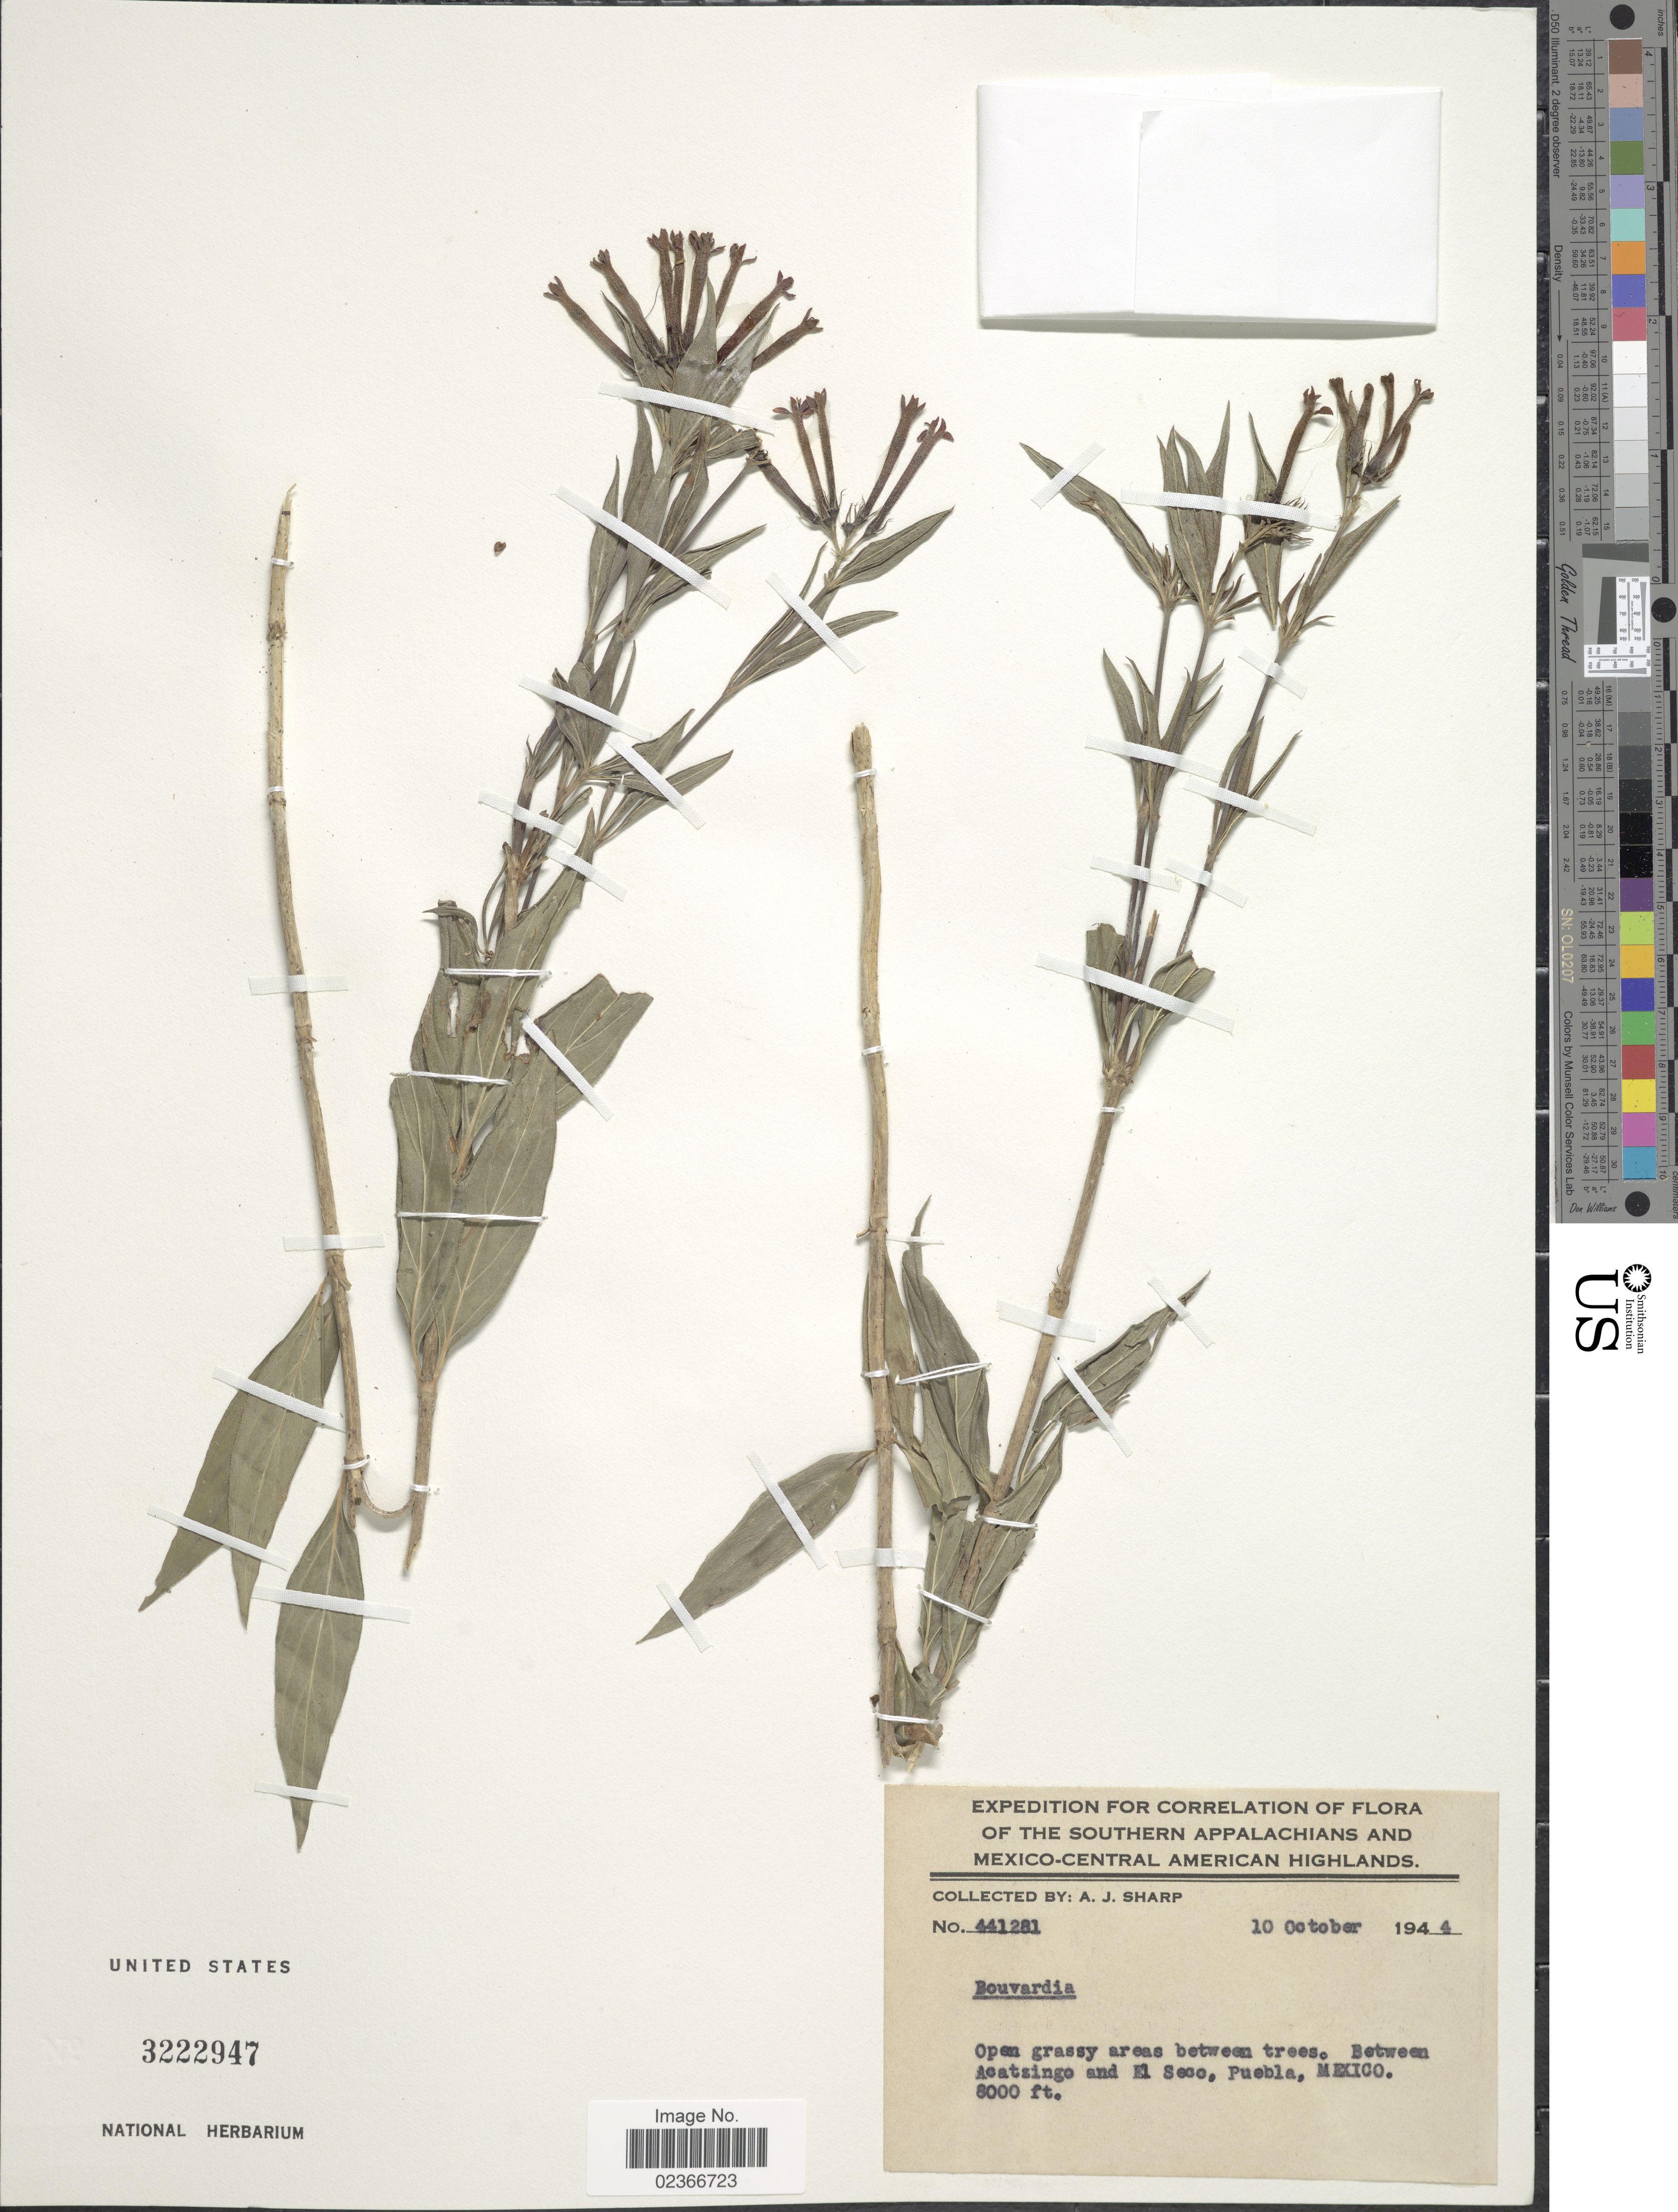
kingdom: Plantae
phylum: Tracheophyta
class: Magnoliopsida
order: Gentianales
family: Rubiaceae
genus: Bouvardia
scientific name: Bouvardia sp.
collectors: A. J. Sharp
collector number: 441281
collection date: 1944-10-10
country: Mexico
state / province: Puebla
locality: Southern Appalachians and Mexico-Central American Highlands. Between Acatsingo and El Seco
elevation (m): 2438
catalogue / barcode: US 3222947